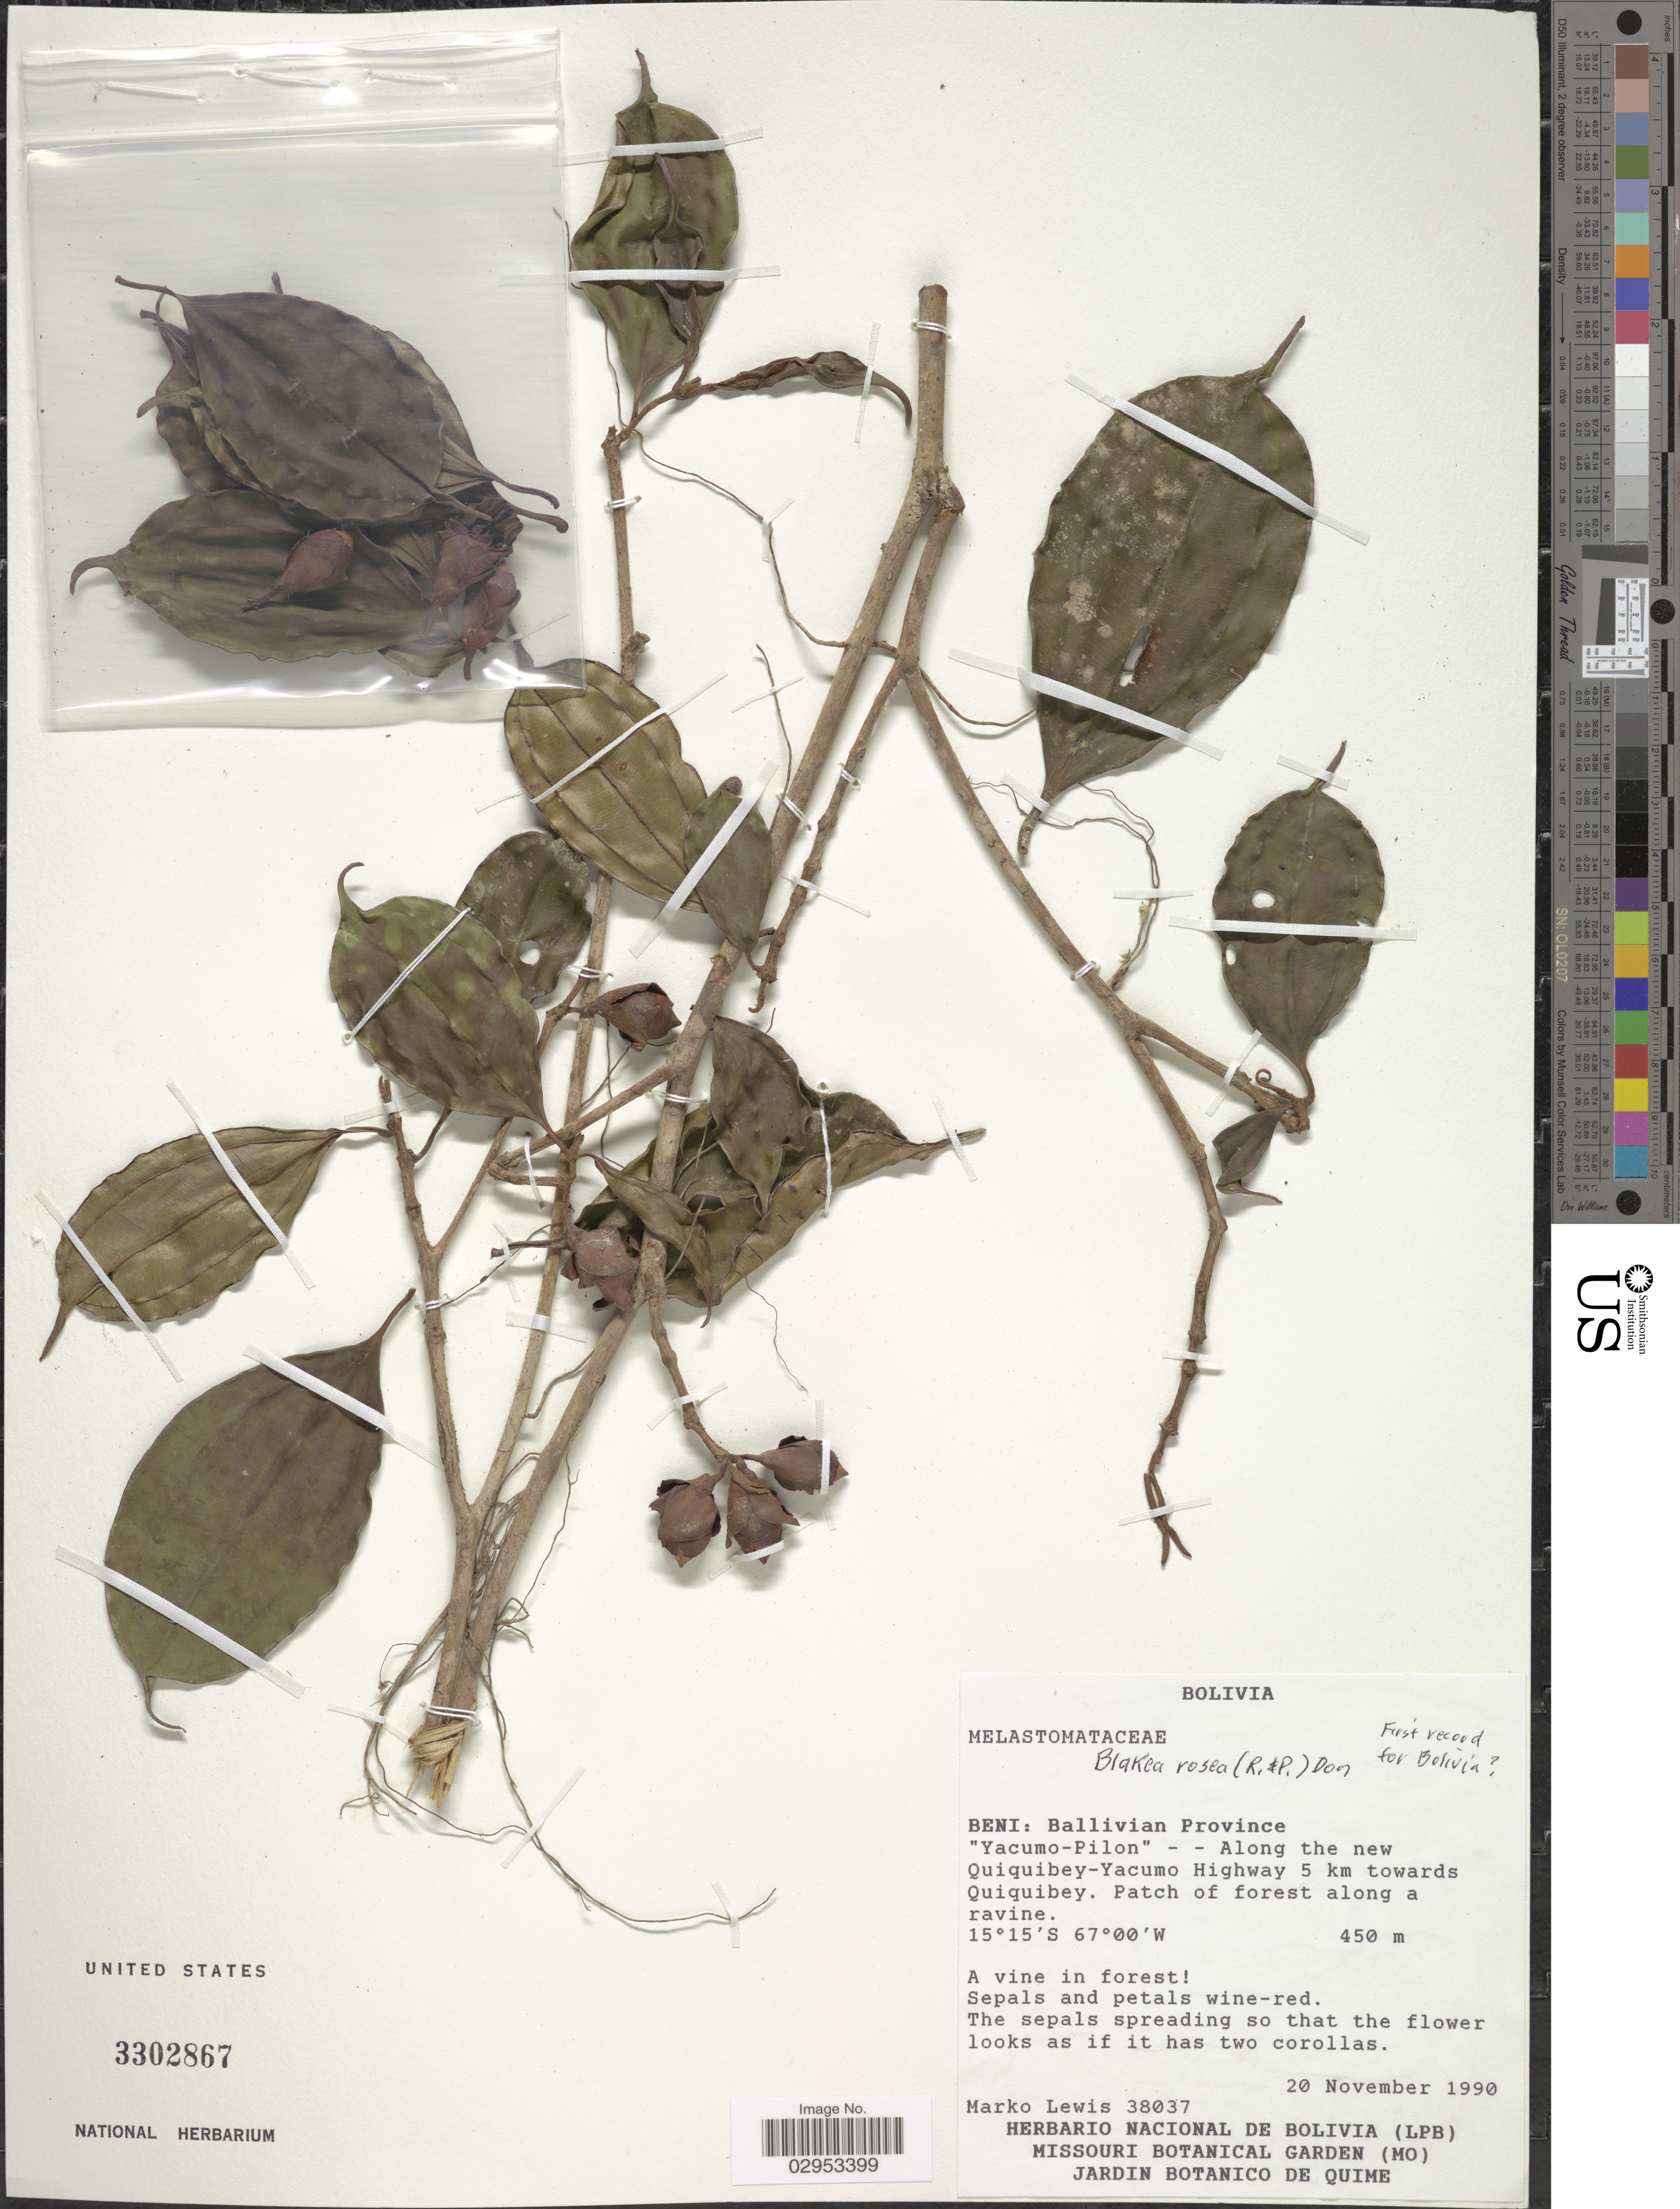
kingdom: Plantae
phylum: Tracheophyta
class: Magnoliopsida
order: Myrtales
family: Melastomataceae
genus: Blakea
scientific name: Blakea rosea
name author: D. Don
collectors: M. A. Lewis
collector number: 38037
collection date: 1990-11-20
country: Bolivia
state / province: Beni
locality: Ballivian Province. "Yacuma-Pilon" - - Along the new Quiquibey-Yacumo Highway 5 km towards Quiquibey.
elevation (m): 450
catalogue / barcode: US 3302867